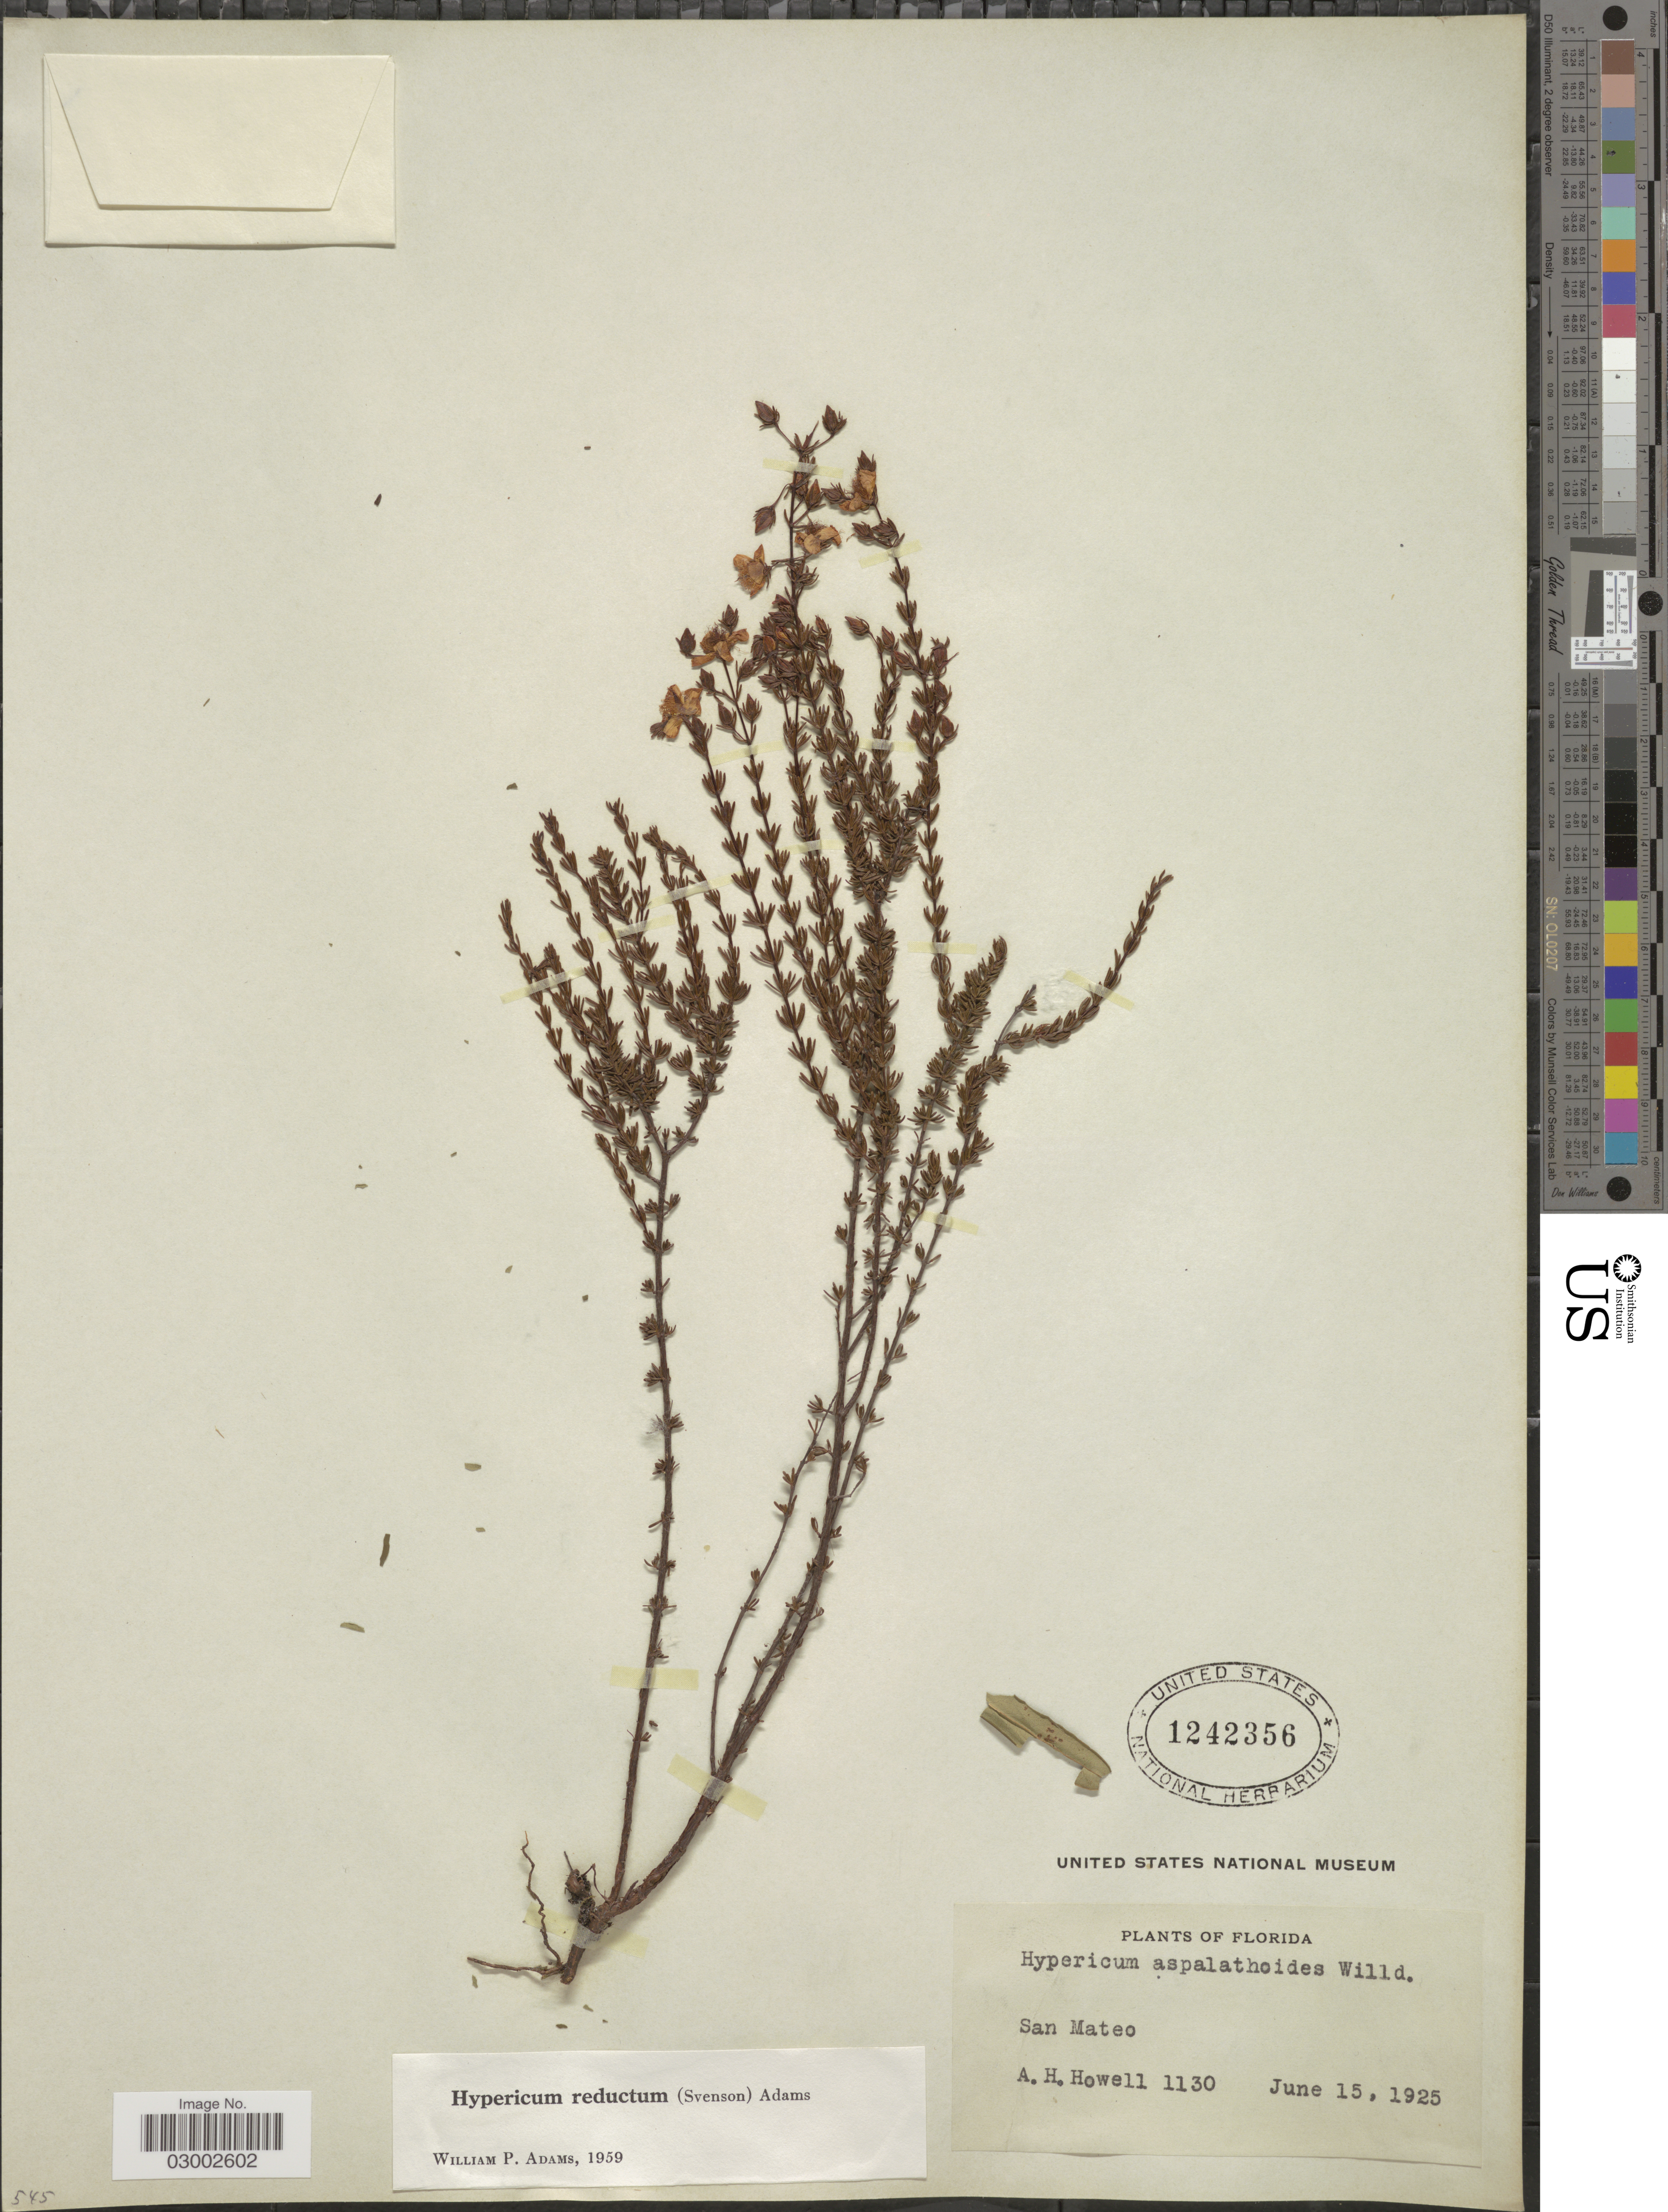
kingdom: Plantae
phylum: Tracheophyta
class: Magnoliopsida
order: Malpighiales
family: Hypericaceae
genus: Hypericum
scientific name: Hypericum tenuifolium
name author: Pursh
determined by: Strong, Mark T., (BOT), Smithsonian Institution - National Museum of Natural History (UNITED STATES)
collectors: A. Howell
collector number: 1130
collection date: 1925-06-15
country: United States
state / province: Florida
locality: San Mateo.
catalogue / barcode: US 1242356